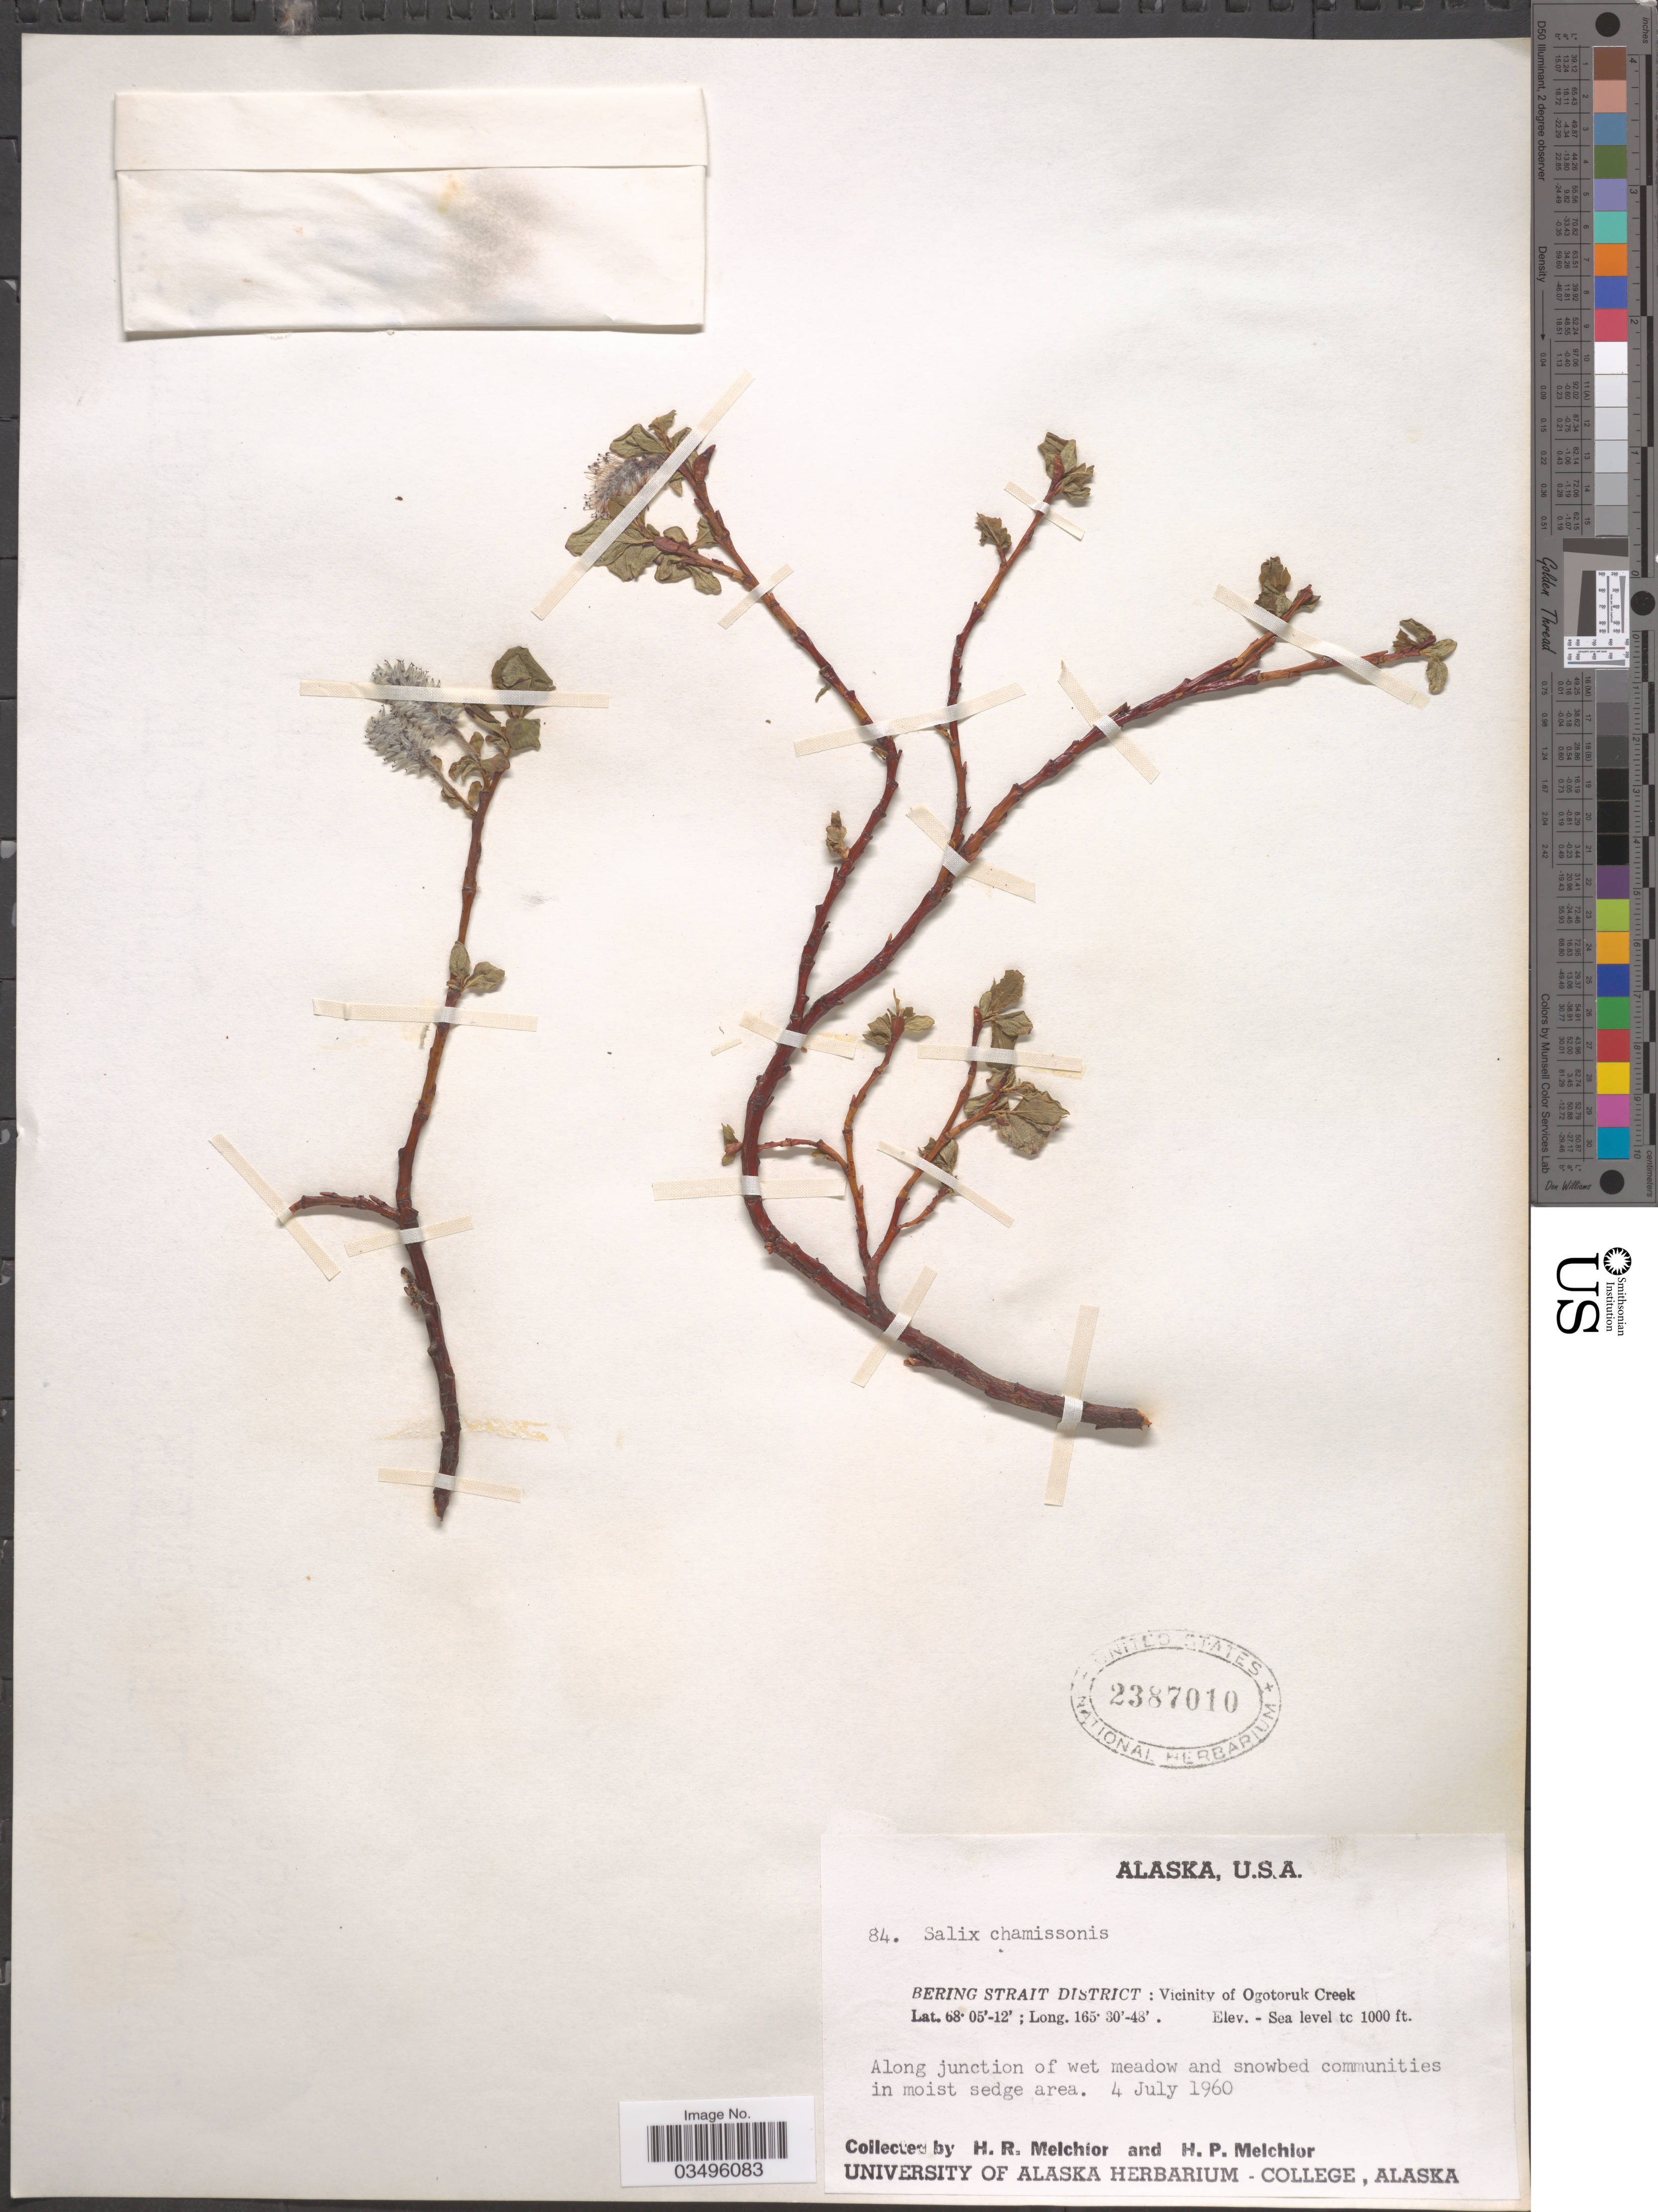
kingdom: Plantae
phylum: Tracheophyta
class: Magnoliopsida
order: Malpighiales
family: Salicaceae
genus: Salix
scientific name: Salix chamissonis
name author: Andersson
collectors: H. R. Melchior & H. P. Melchior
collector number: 84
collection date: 1960-07-04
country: United States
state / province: Alaska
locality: Bering Strait District: Vicinity of Ogotoruk Creek.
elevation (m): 0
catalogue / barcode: US 2387010